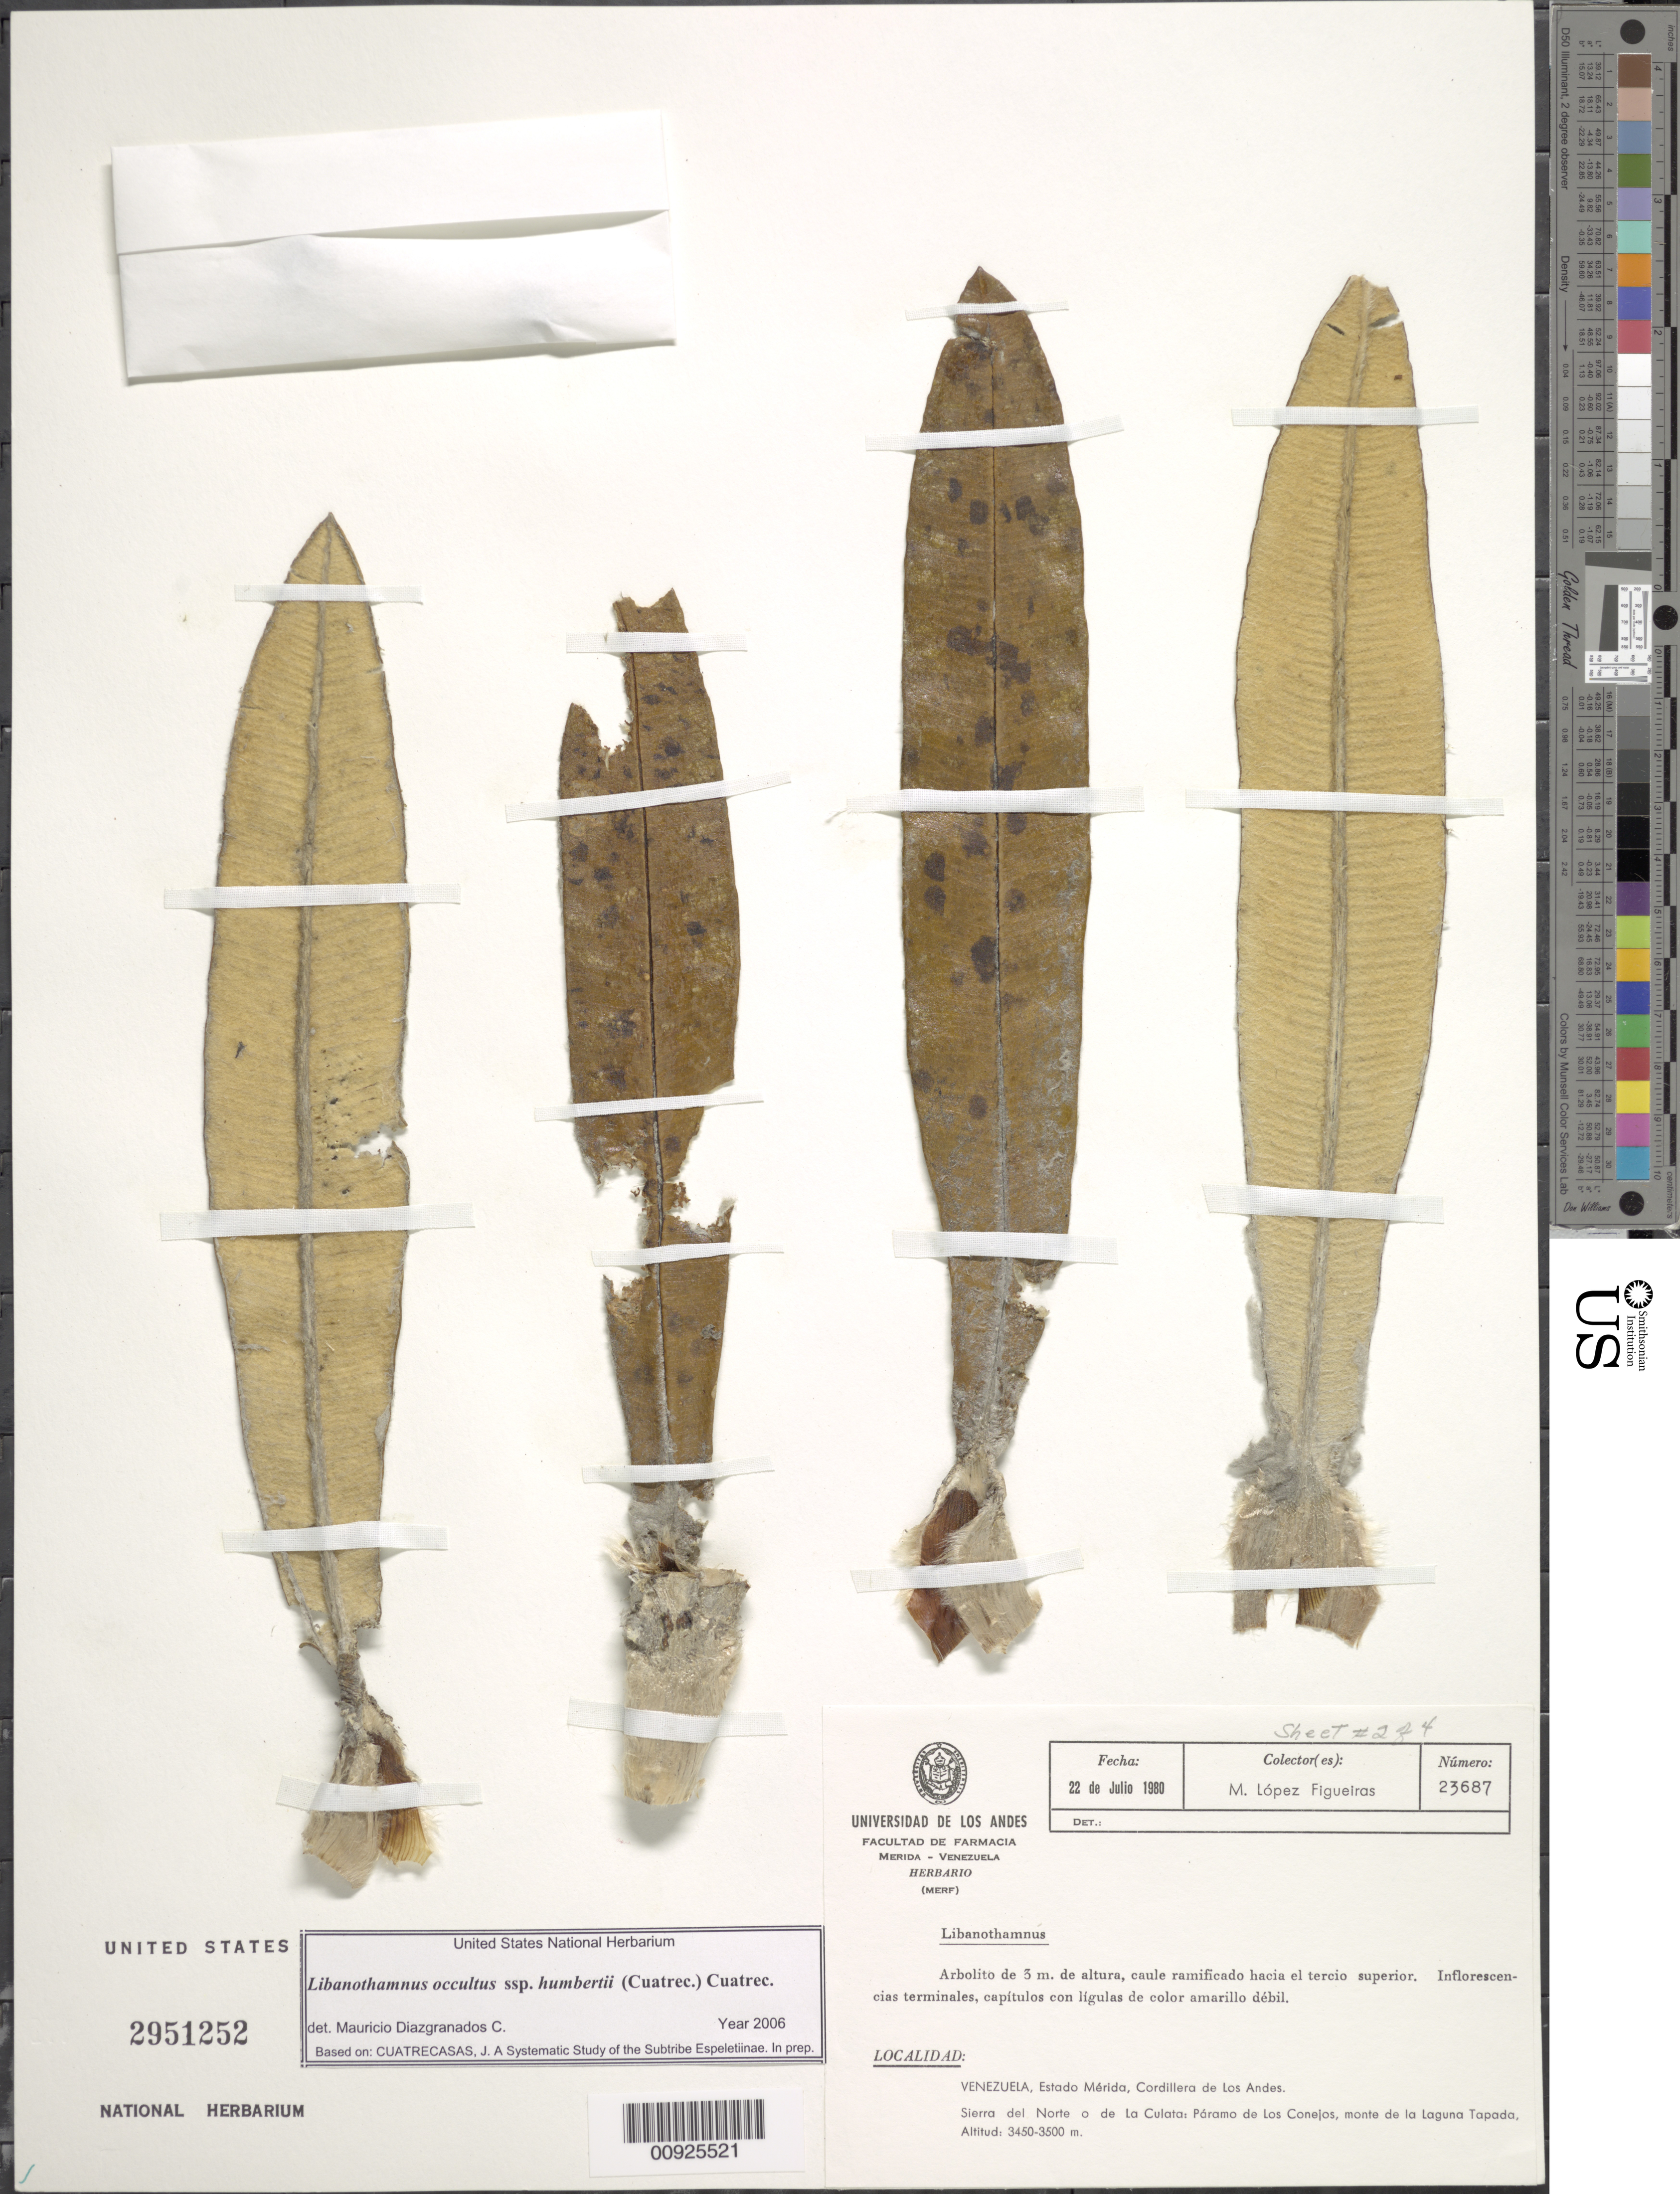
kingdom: Plantae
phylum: Tracheophyta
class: Magnoliopsida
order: Asterales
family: Asteraceae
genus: Libanothamnus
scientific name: Libanothamnus occultus subsp. humbertii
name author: (Cuatrec.) Cuatrec.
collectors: M. López Figueiras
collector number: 23687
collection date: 1980-07-22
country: Venezuela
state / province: Mérida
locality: P. de los Conejos. Sierra del Norte o de la Culata, Páramo de los Conejos, monte de la Laguna Tapada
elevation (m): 3450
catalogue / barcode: US 2951252